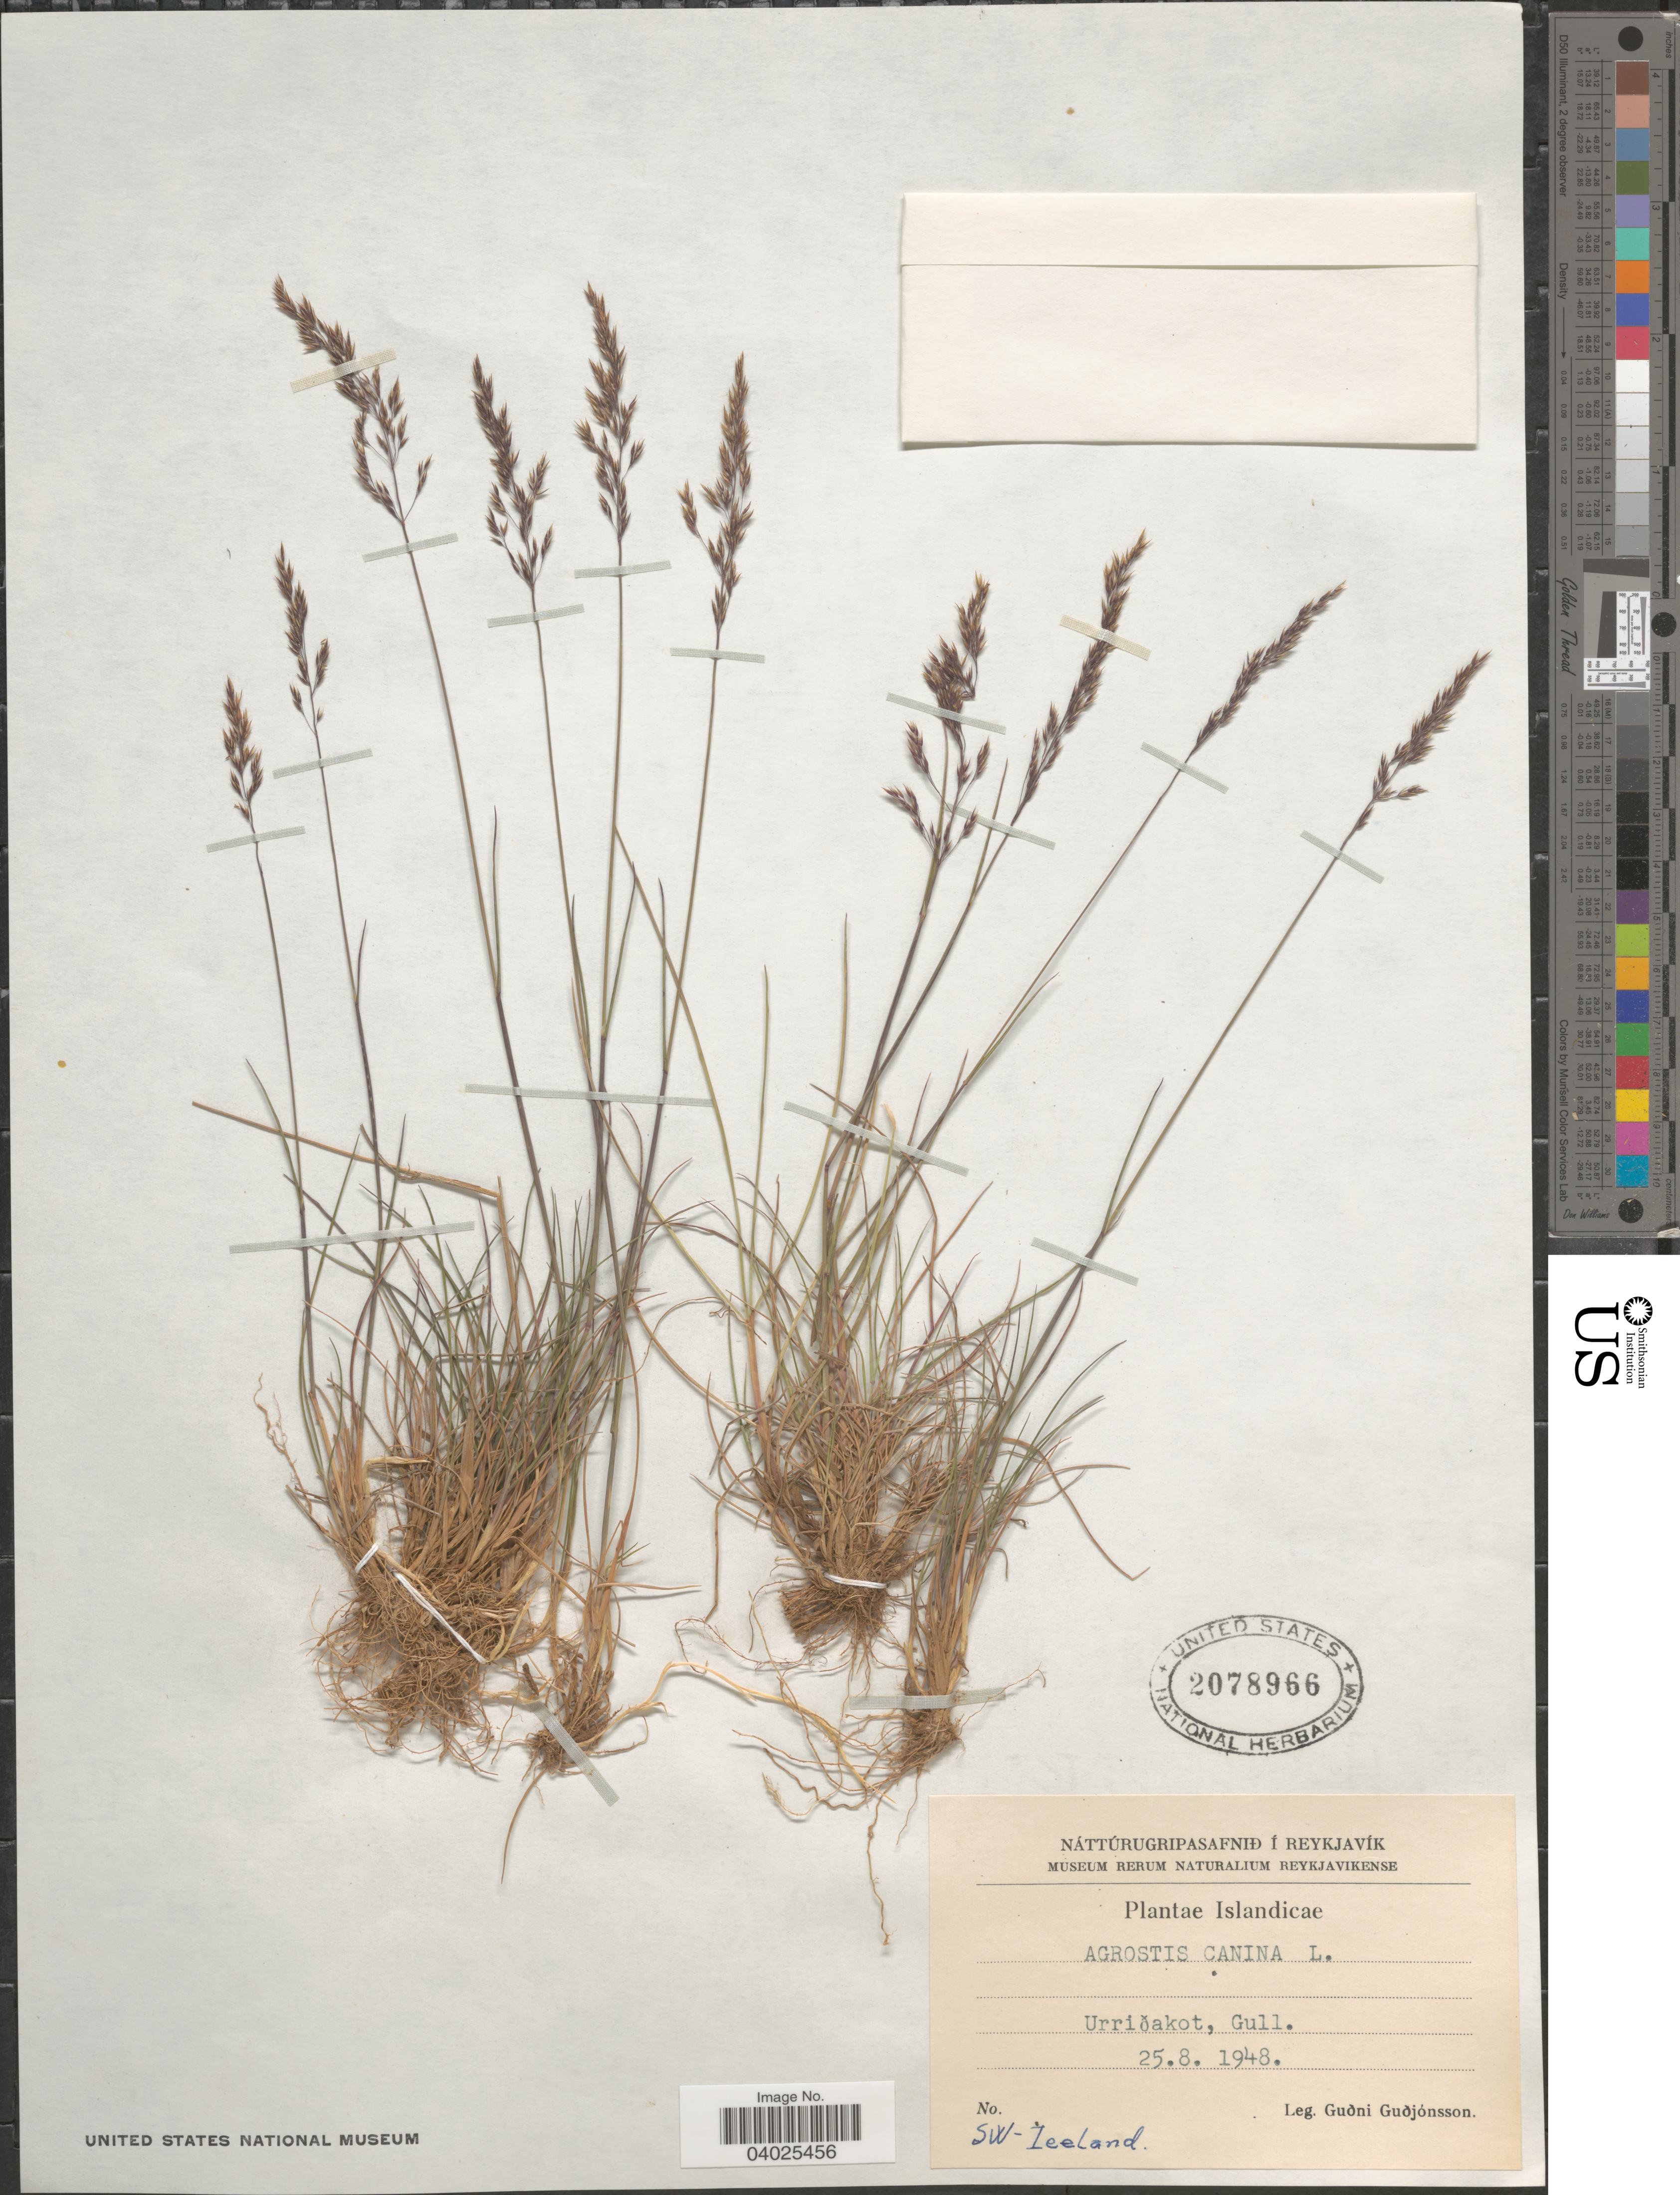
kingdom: Plantae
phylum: Tracheophyta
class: Liliopsida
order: Poales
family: Poaceae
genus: Agrostis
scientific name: Agrostis canina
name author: L.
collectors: G. Gudjonsson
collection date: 1948-08-25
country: Iceland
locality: Islandicae. Urridakot, Gull. SW- Iceland.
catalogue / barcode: US 2078966